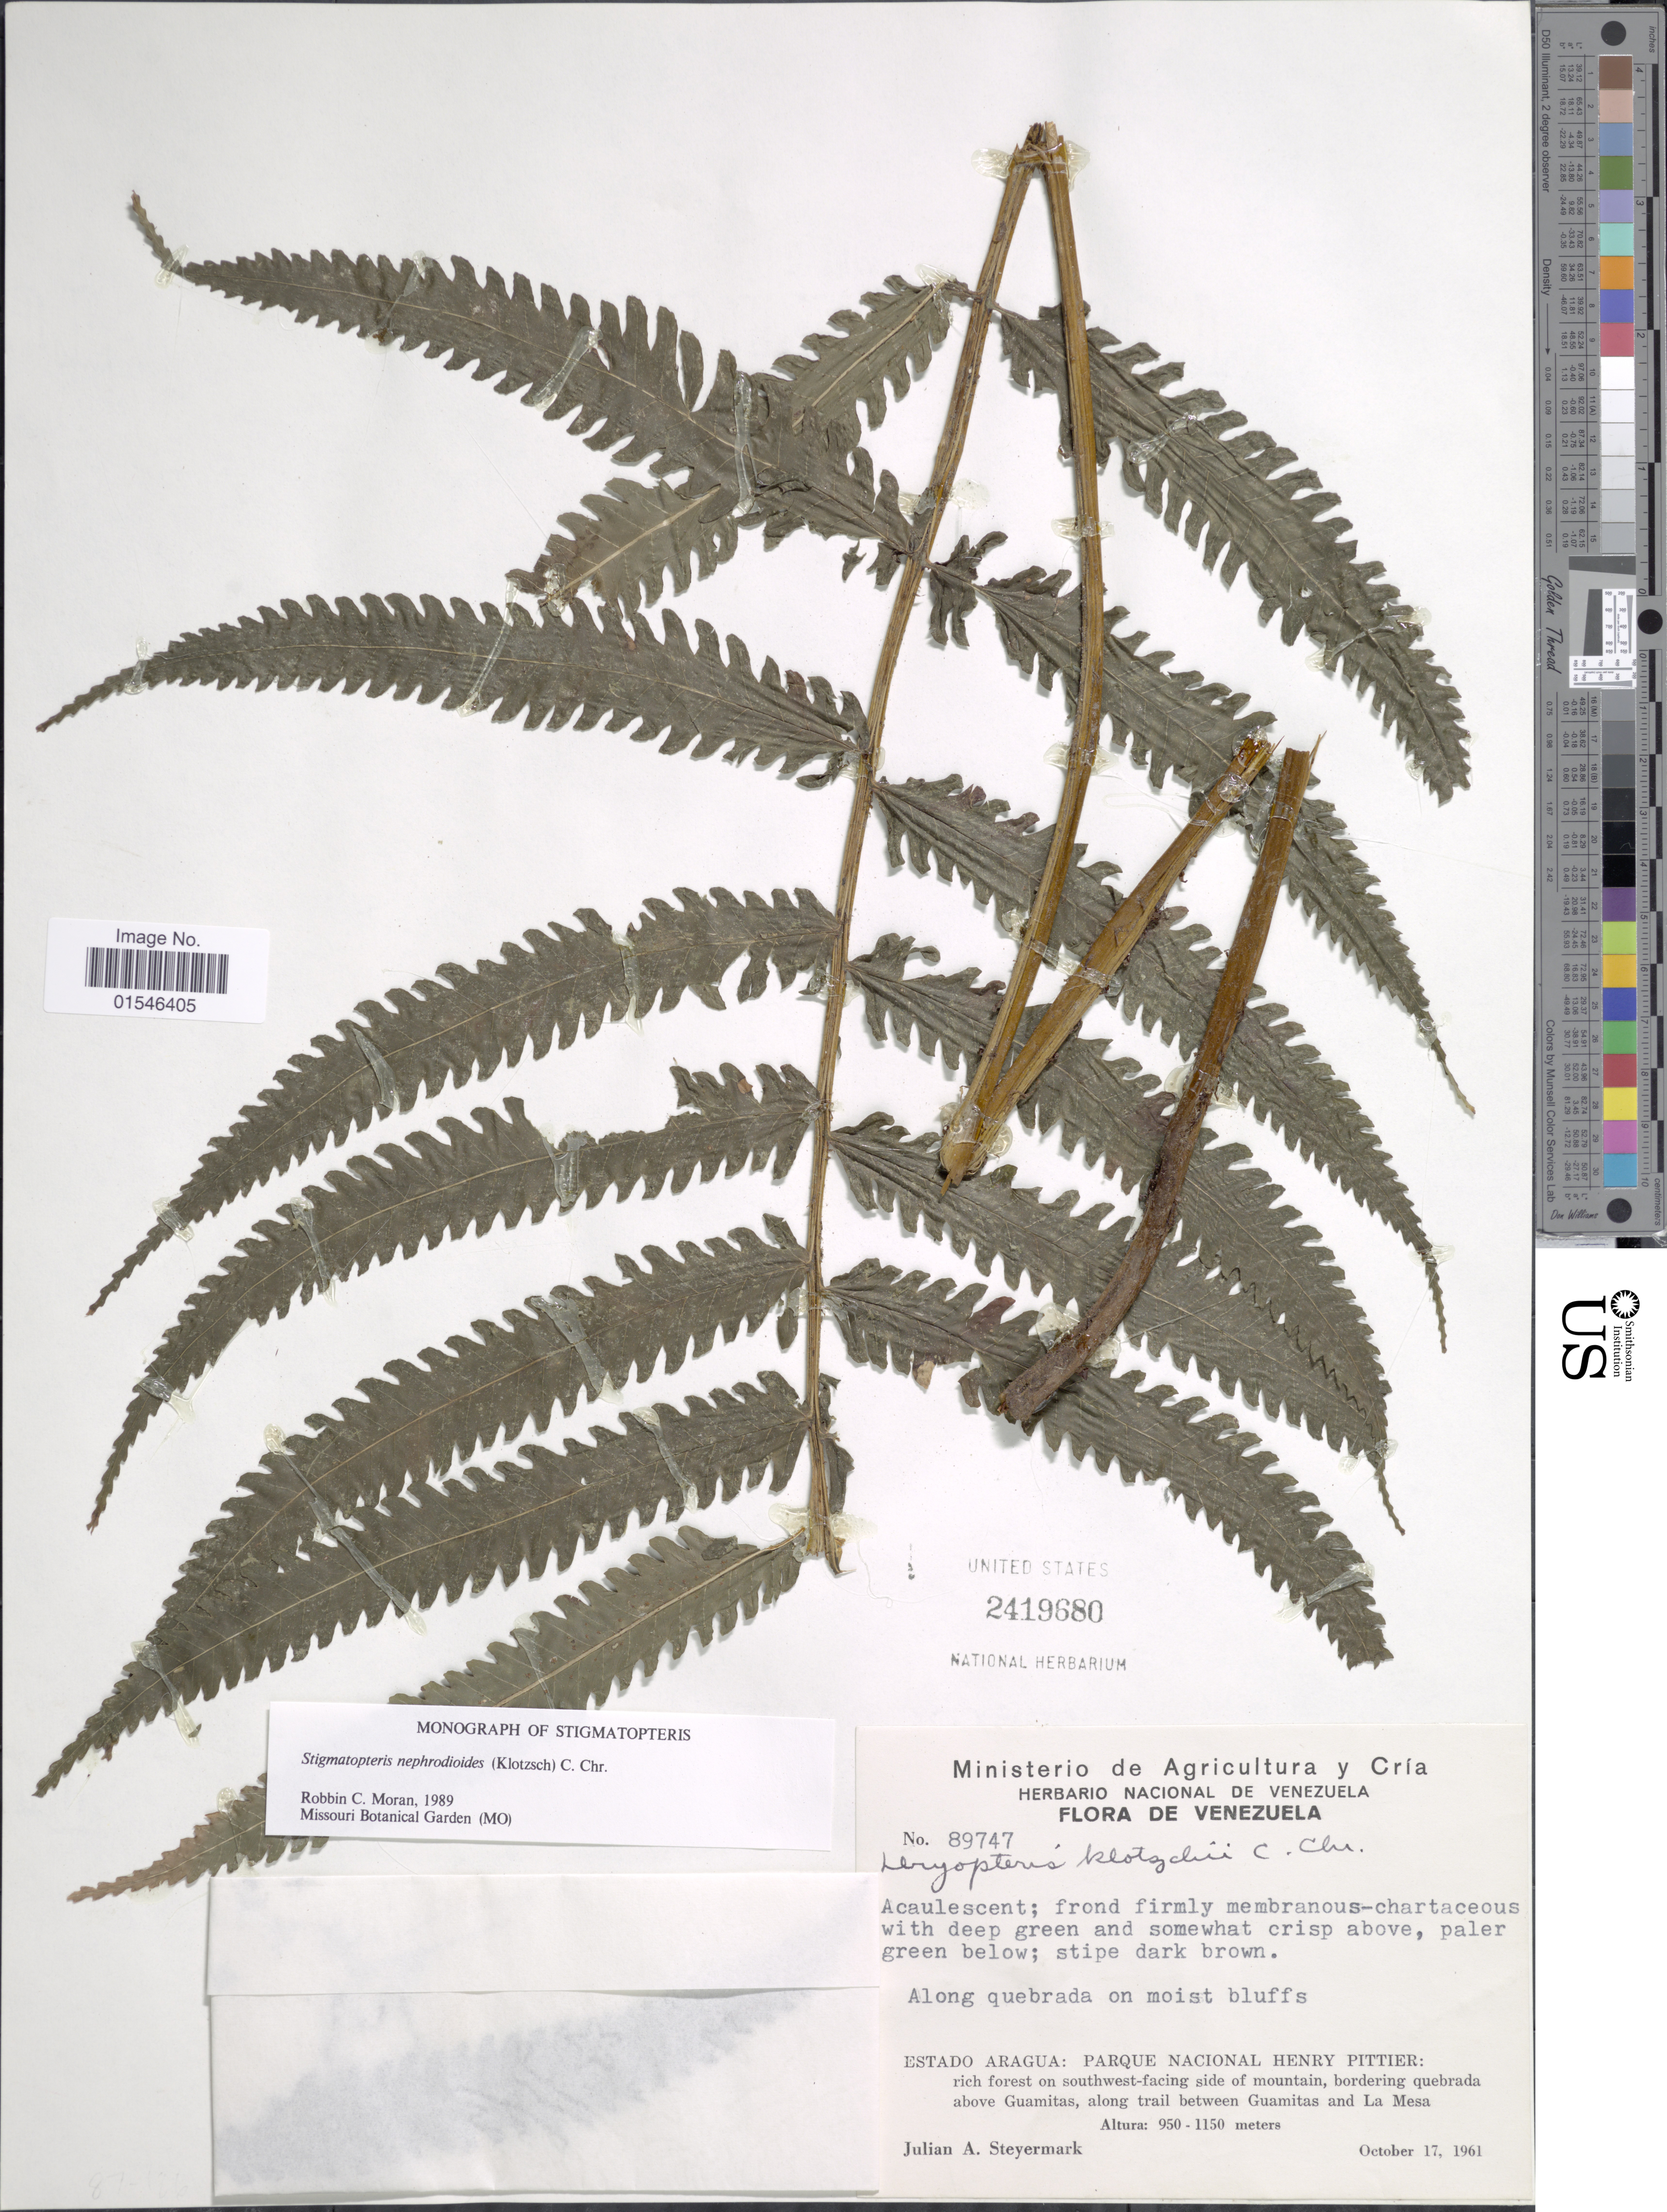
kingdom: Plantae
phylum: Tracheophyta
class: Polypodiopsida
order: Polypodiales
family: Dryopteridaceae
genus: Stigmatopteris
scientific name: Stigmatopteris nephrodioides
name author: (Klotzsch) C. Chr.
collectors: J. Steyermark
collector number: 89747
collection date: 1961-10-17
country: Venezuela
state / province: Aragua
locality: Parque Nacional Henry Pittier: Rich forest on southwest-facing side of mountain, bordering quebrada above Guamitas, along trail between Guamitas and La Mesa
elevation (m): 950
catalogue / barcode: US 2419680